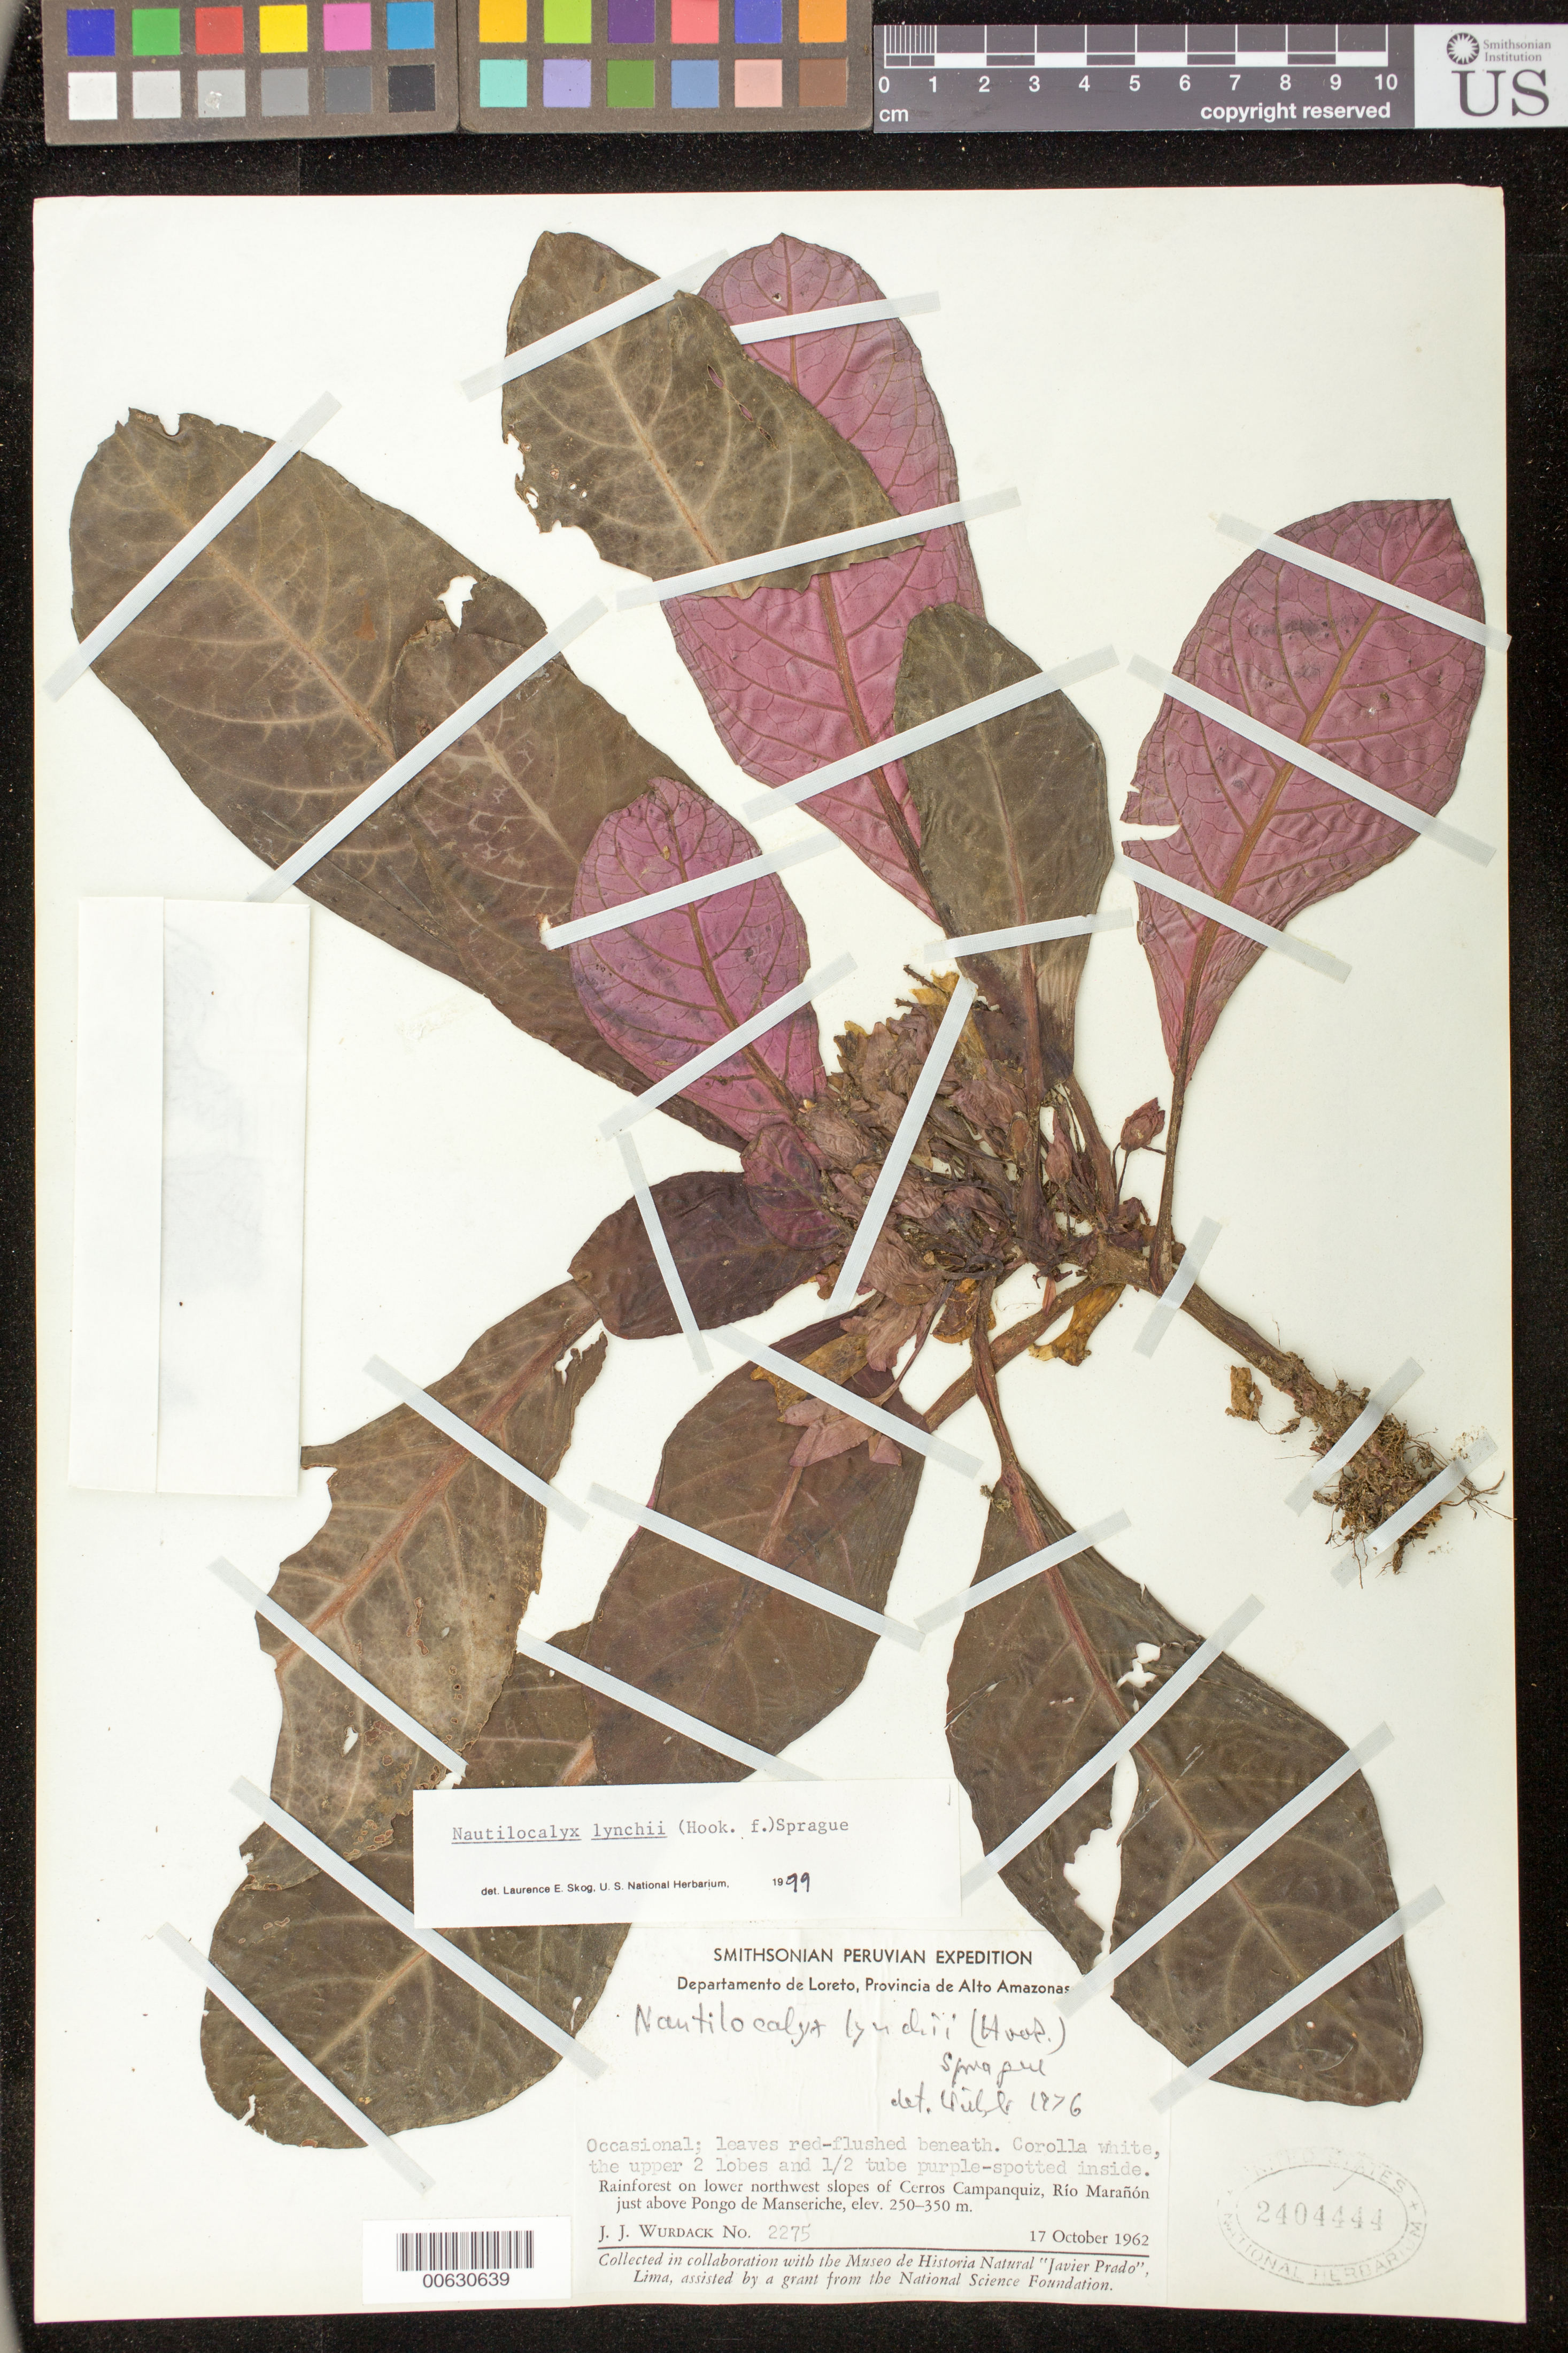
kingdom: Plantae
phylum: Tracheophyta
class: Magnoliopsida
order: Lamiales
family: Gesneriaceae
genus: Nautilocalyx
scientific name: Nautilocalyx lynchii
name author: (Hook. f.) Sprague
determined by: Clark, J. L., (SEL), The Marie Selby Botanical Garden (UNITED STATES)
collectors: J. J. Wurdack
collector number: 2275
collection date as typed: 17 Oct 1962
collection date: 1962-10-17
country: Peru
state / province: Loreto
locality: Prov. Alto Amazonas; lower northwest slopes of Cerros Campanquiz, Río Marañón just about Pongo de Manseriche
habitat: Rainforest on lower northwest slopes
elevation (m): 250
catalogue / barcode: US 2404444